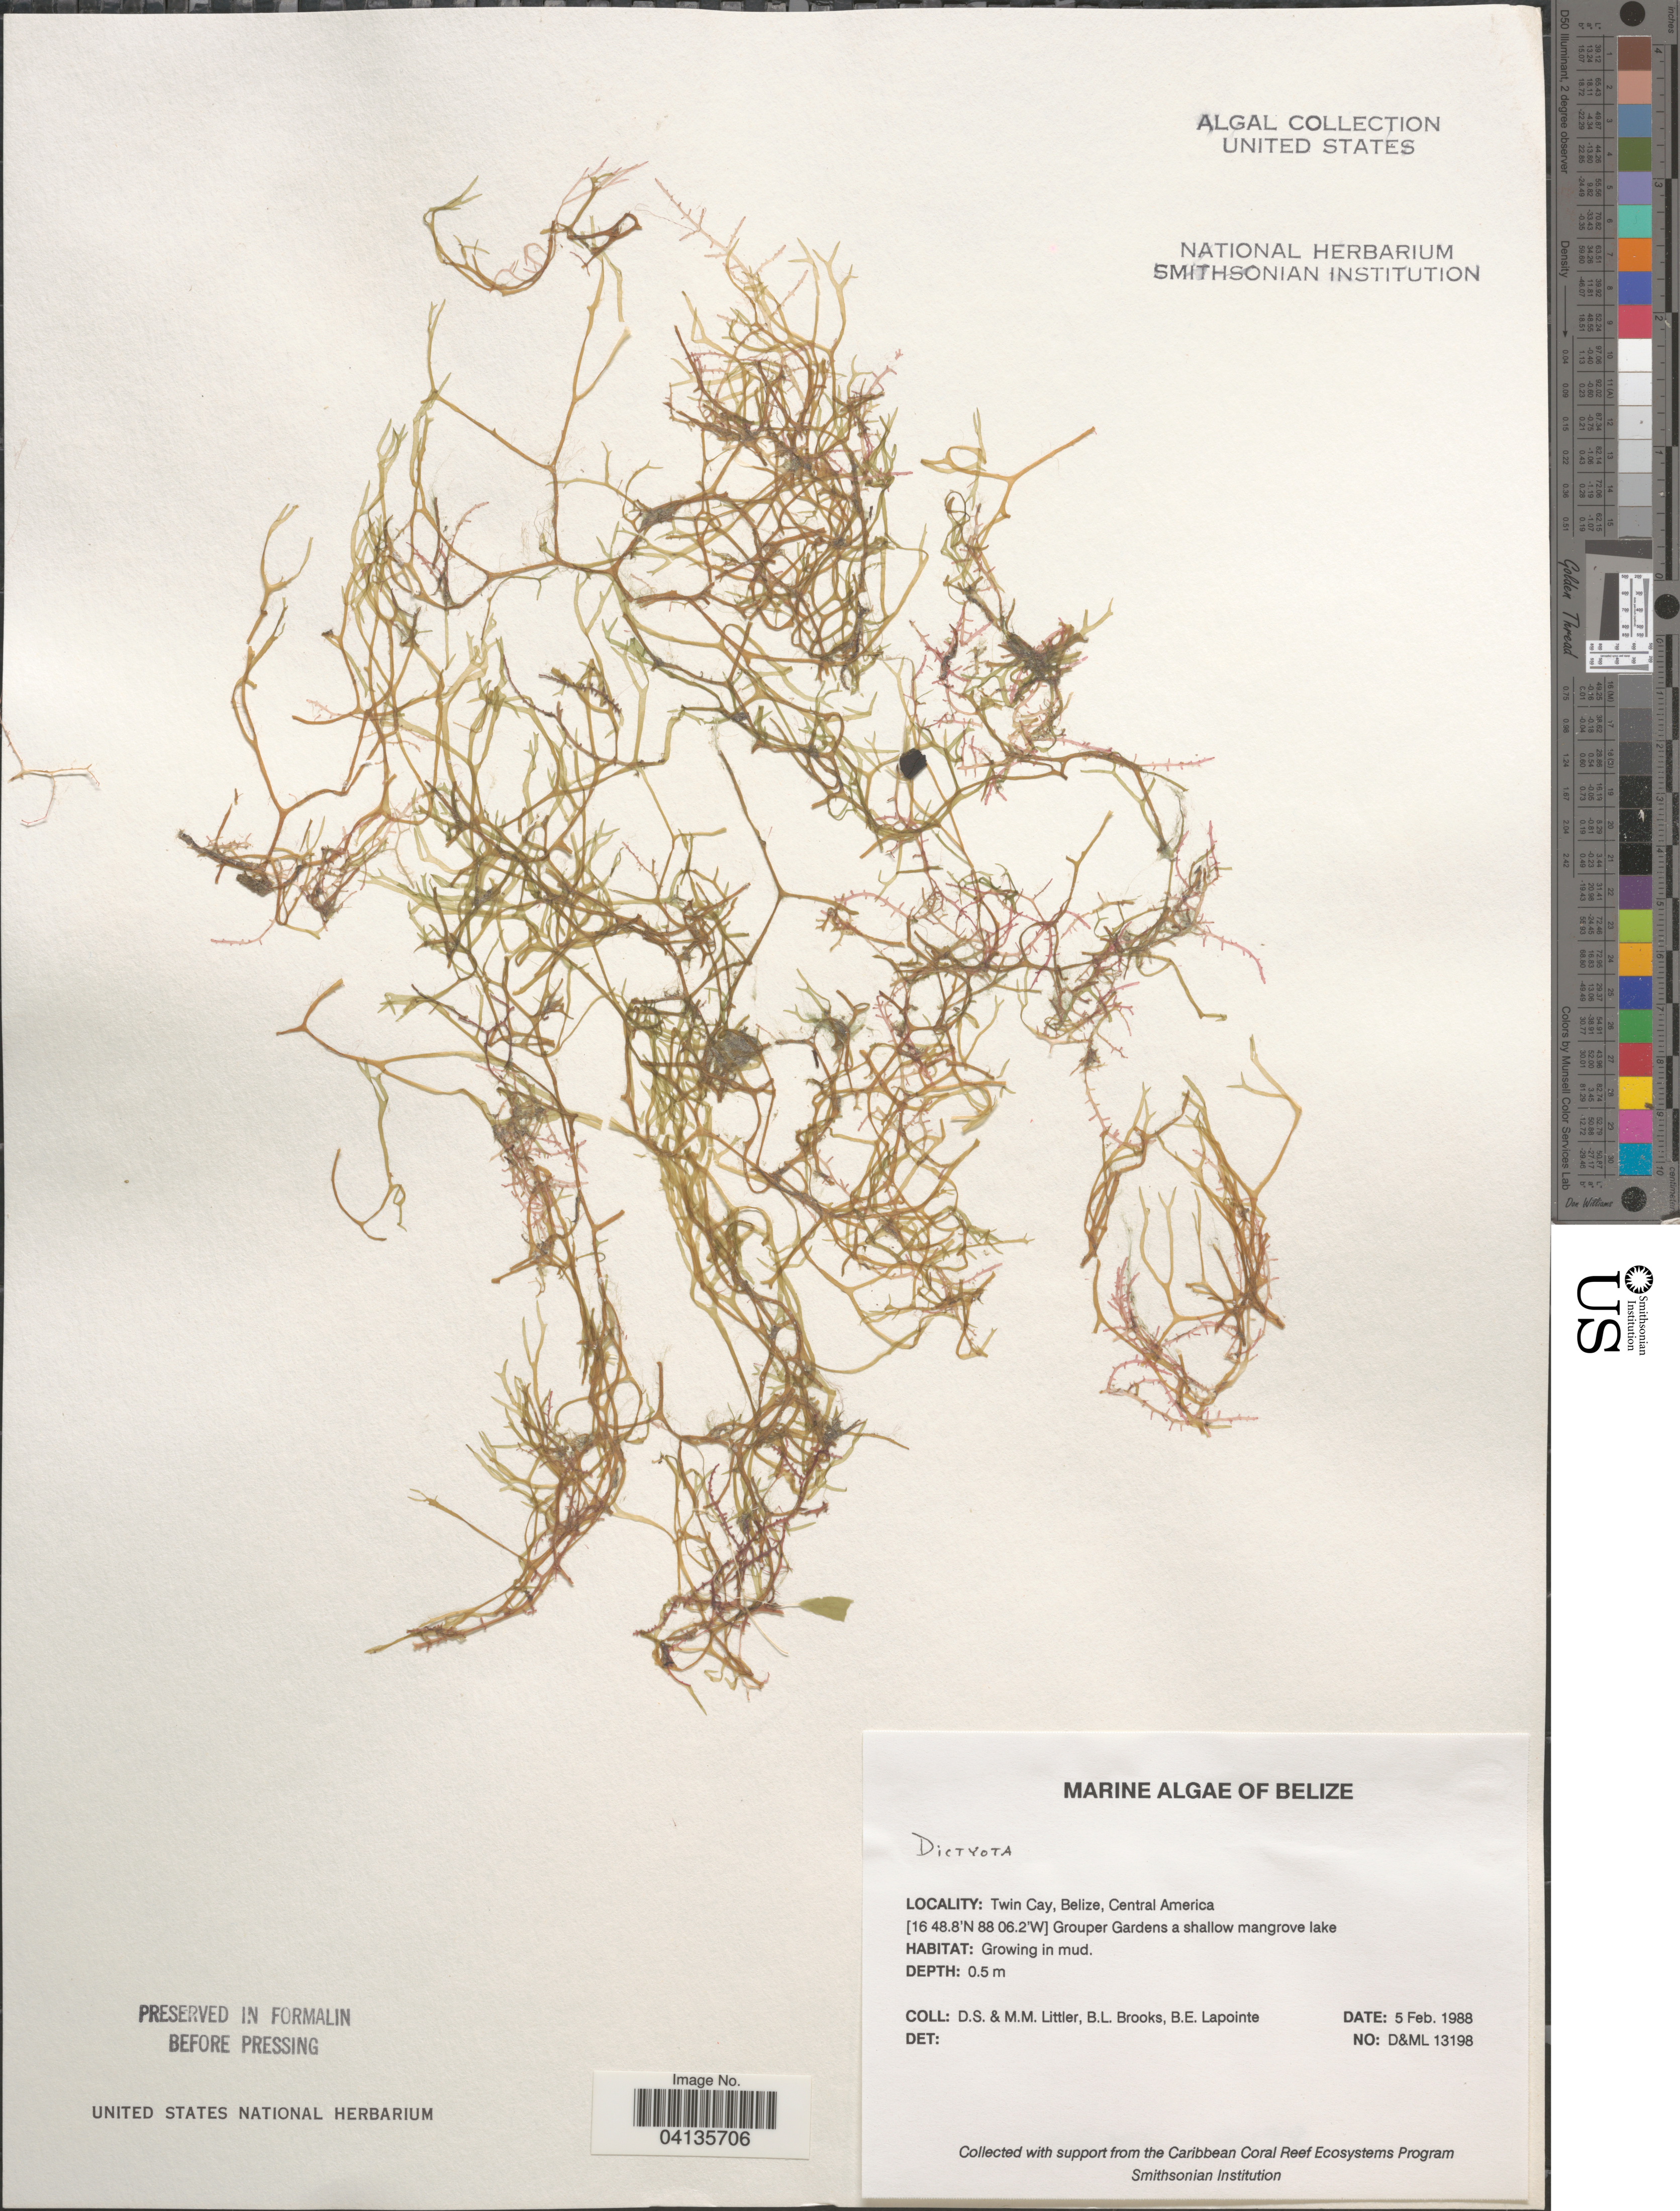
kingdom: Chromista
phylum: Ochrophyta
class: Phaeophyceae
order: Dictyotales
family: Dictyotaceae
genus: Dictyota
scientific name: Dictyota sp.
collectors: D. S. Littler, B. Brooks & B. Lapointe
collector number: D&ML13198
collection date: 1988-02-05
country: Belize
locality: Twin Cay. Grouper Gardens a shallow mangrove lake.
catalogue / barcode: US 238553